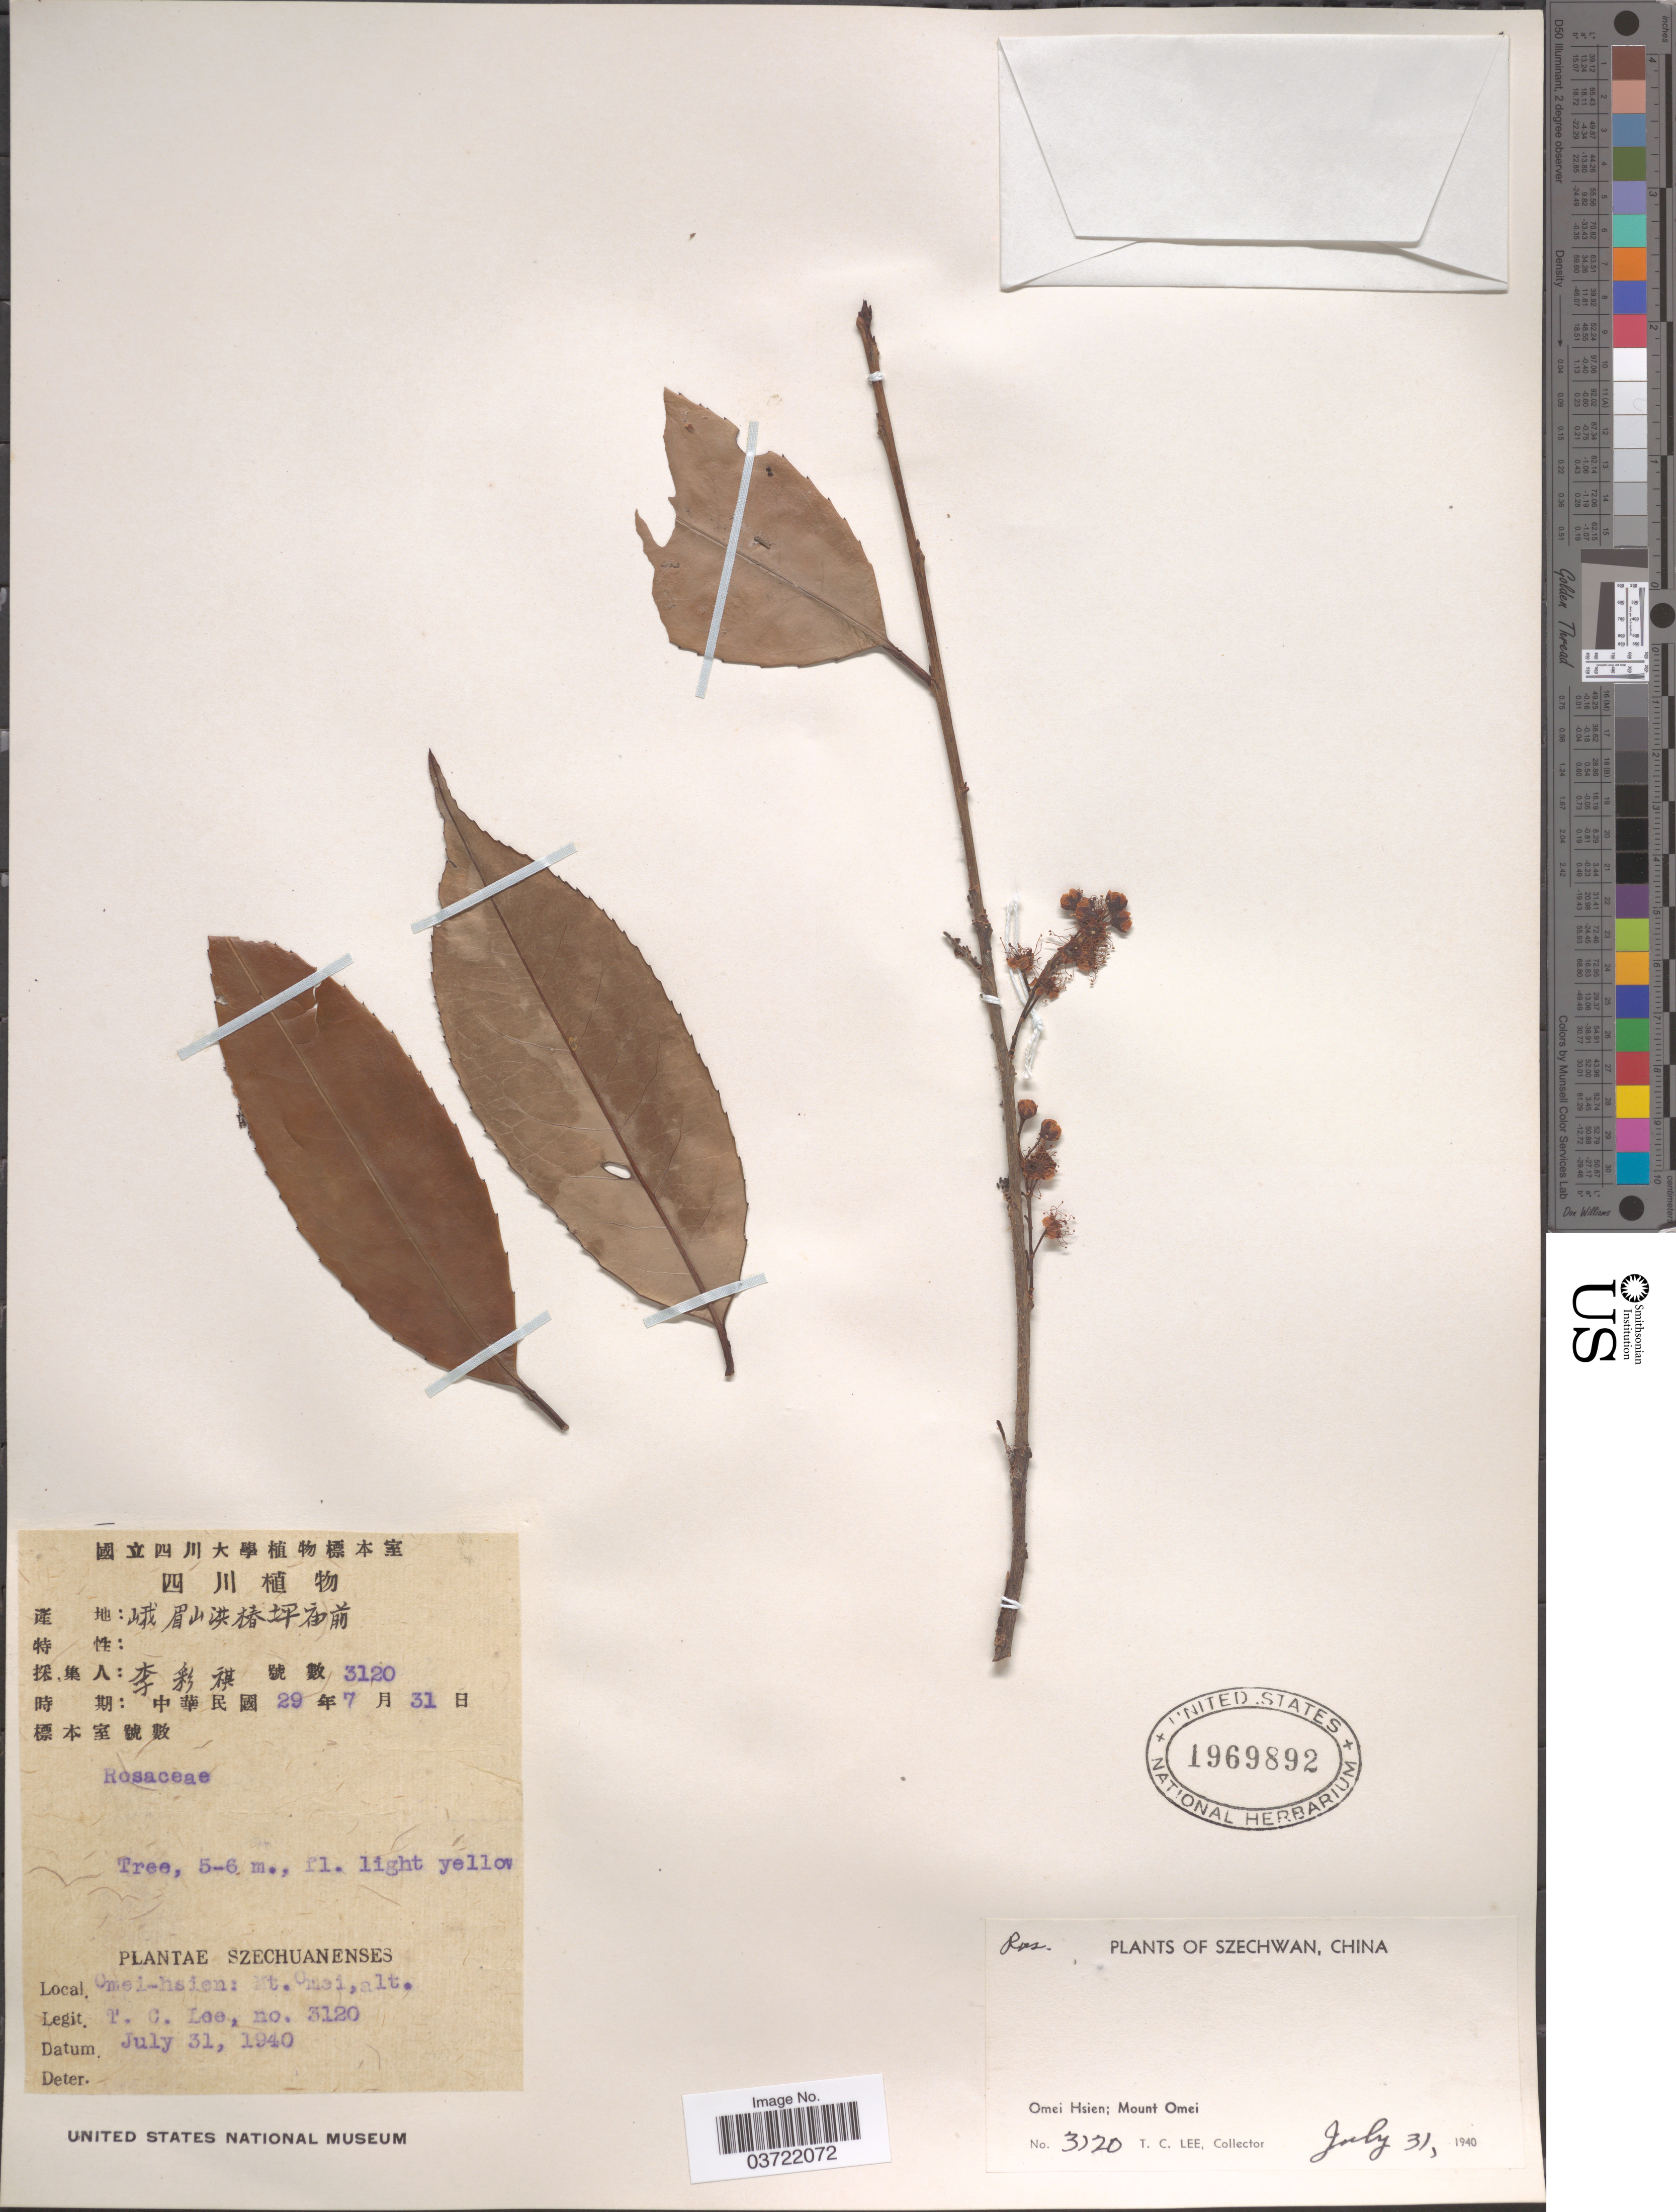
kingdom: Plantae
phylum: Tracheophyta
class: Liliopsida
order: Poales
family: Juncaceae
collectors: T. Lee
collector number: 3120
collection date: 1940-07-31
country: China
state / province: Sichuan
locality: Szechwan. Omei Hsien; Mount Omei.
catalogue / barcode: US 1969892